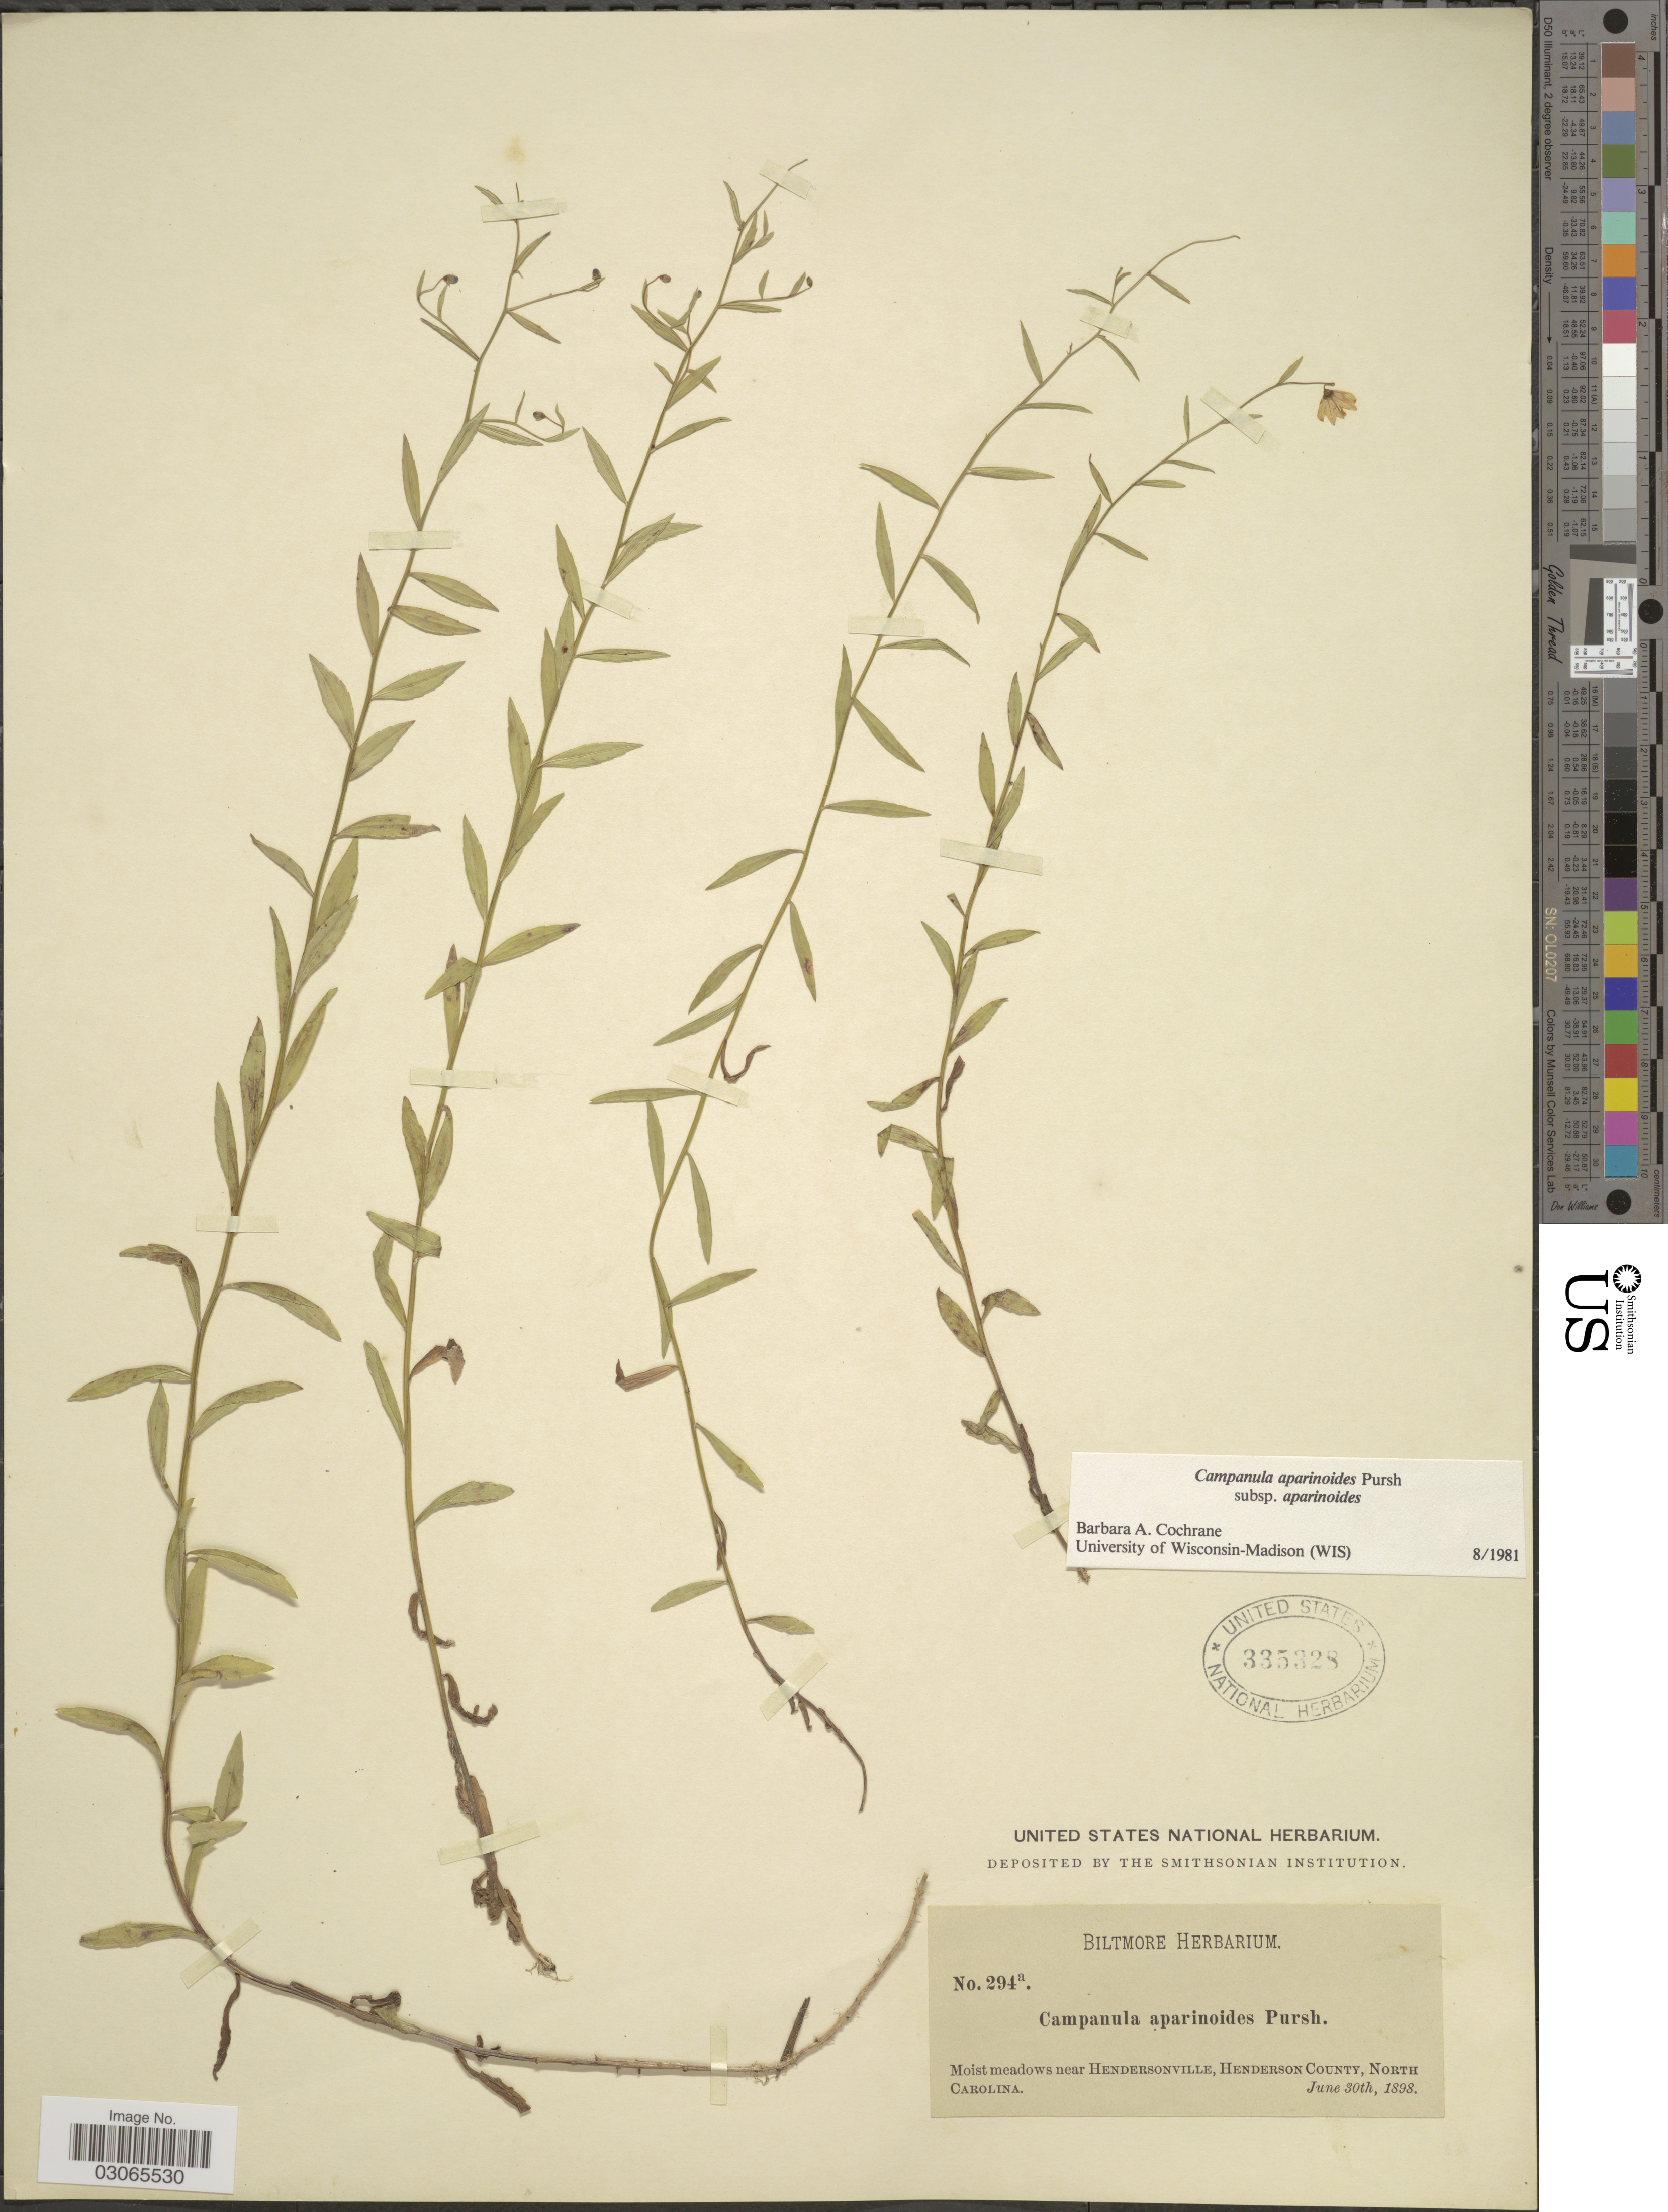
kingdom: Plantae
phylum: Tracheophyta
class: Magnoliopsida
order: Asterales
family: Campanulaceae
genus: Campanula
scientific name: Campanula aparinoides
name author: Pursh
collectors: ex herb. Biltmore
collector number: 294a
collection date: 1898-06-30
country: United States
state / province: North Carolina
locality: Moist meadows near Hendersonville, Henderson County.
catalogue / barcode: US 335328